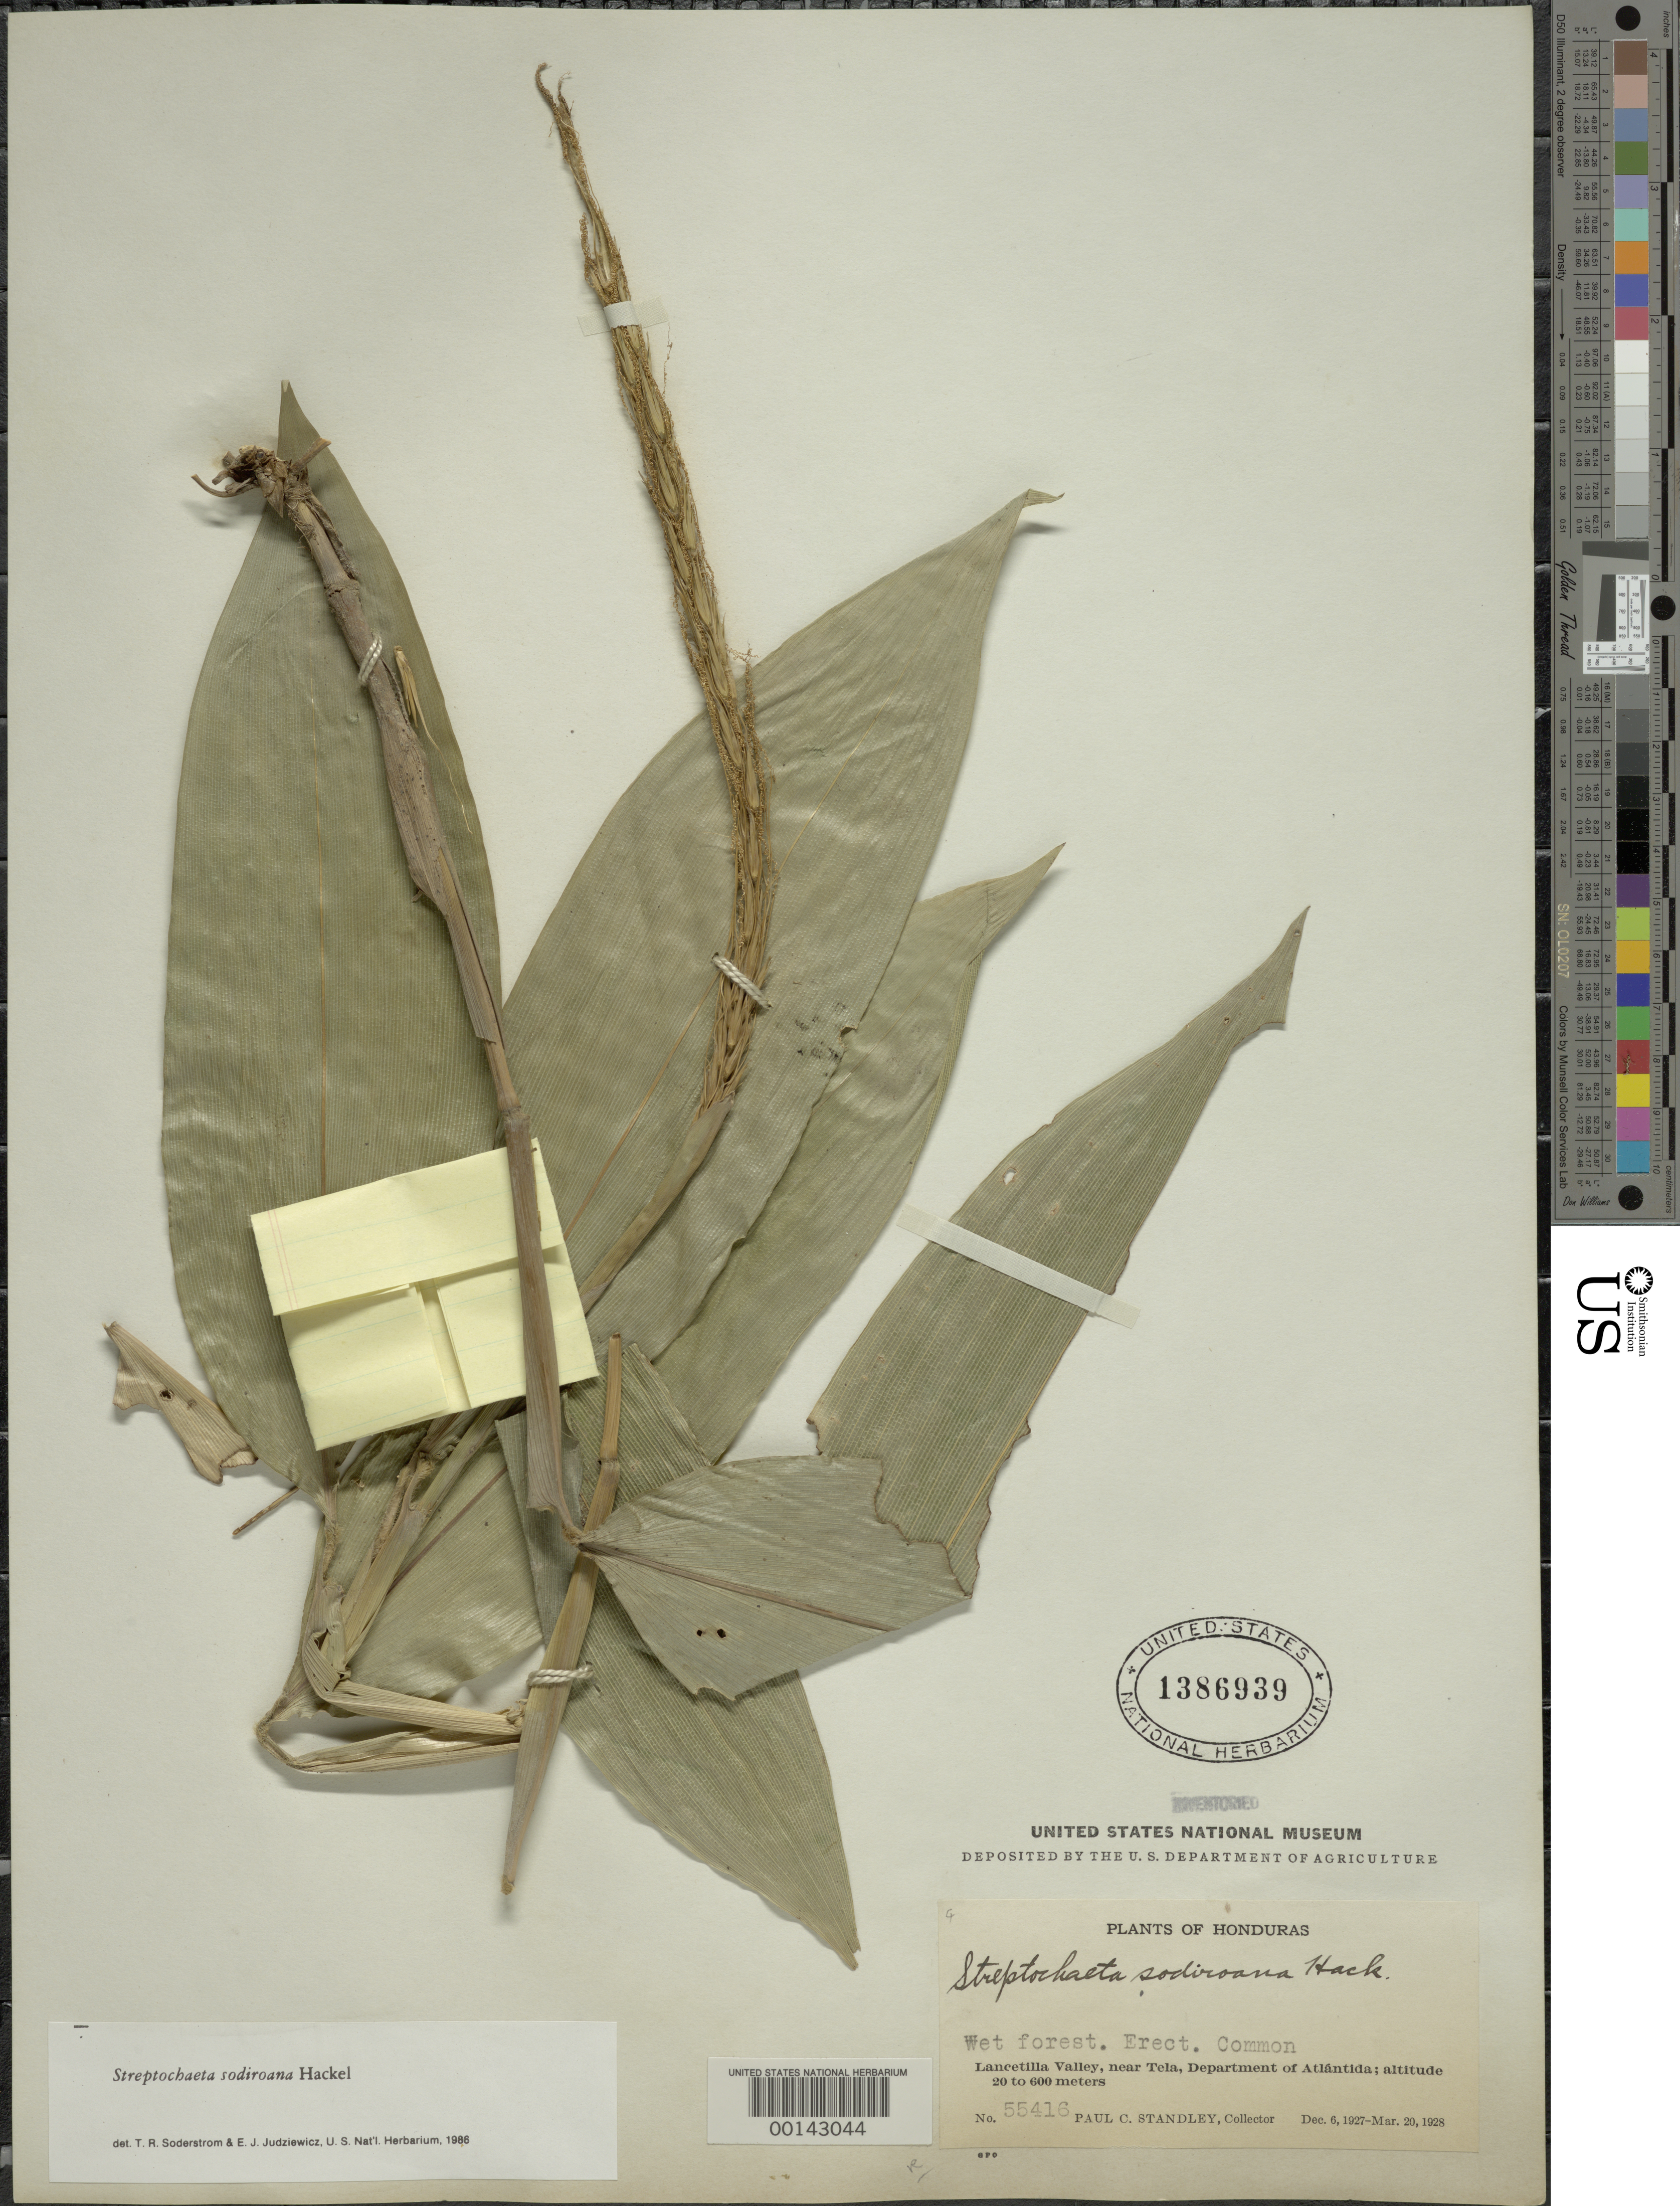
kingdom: Plantae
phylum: Tracheophyta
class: Liliopsida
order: Poales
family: Poaceae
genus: Streptochaeta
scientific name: Streptochaeta sodiroana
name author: Hack.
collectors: P. C. Standley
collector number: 55416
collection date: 1927-12-06/1928-03-20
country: Honduras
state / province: Atlántida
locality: Lancetilla Valley, near Tela.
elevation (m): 20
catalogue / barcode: US 1386939